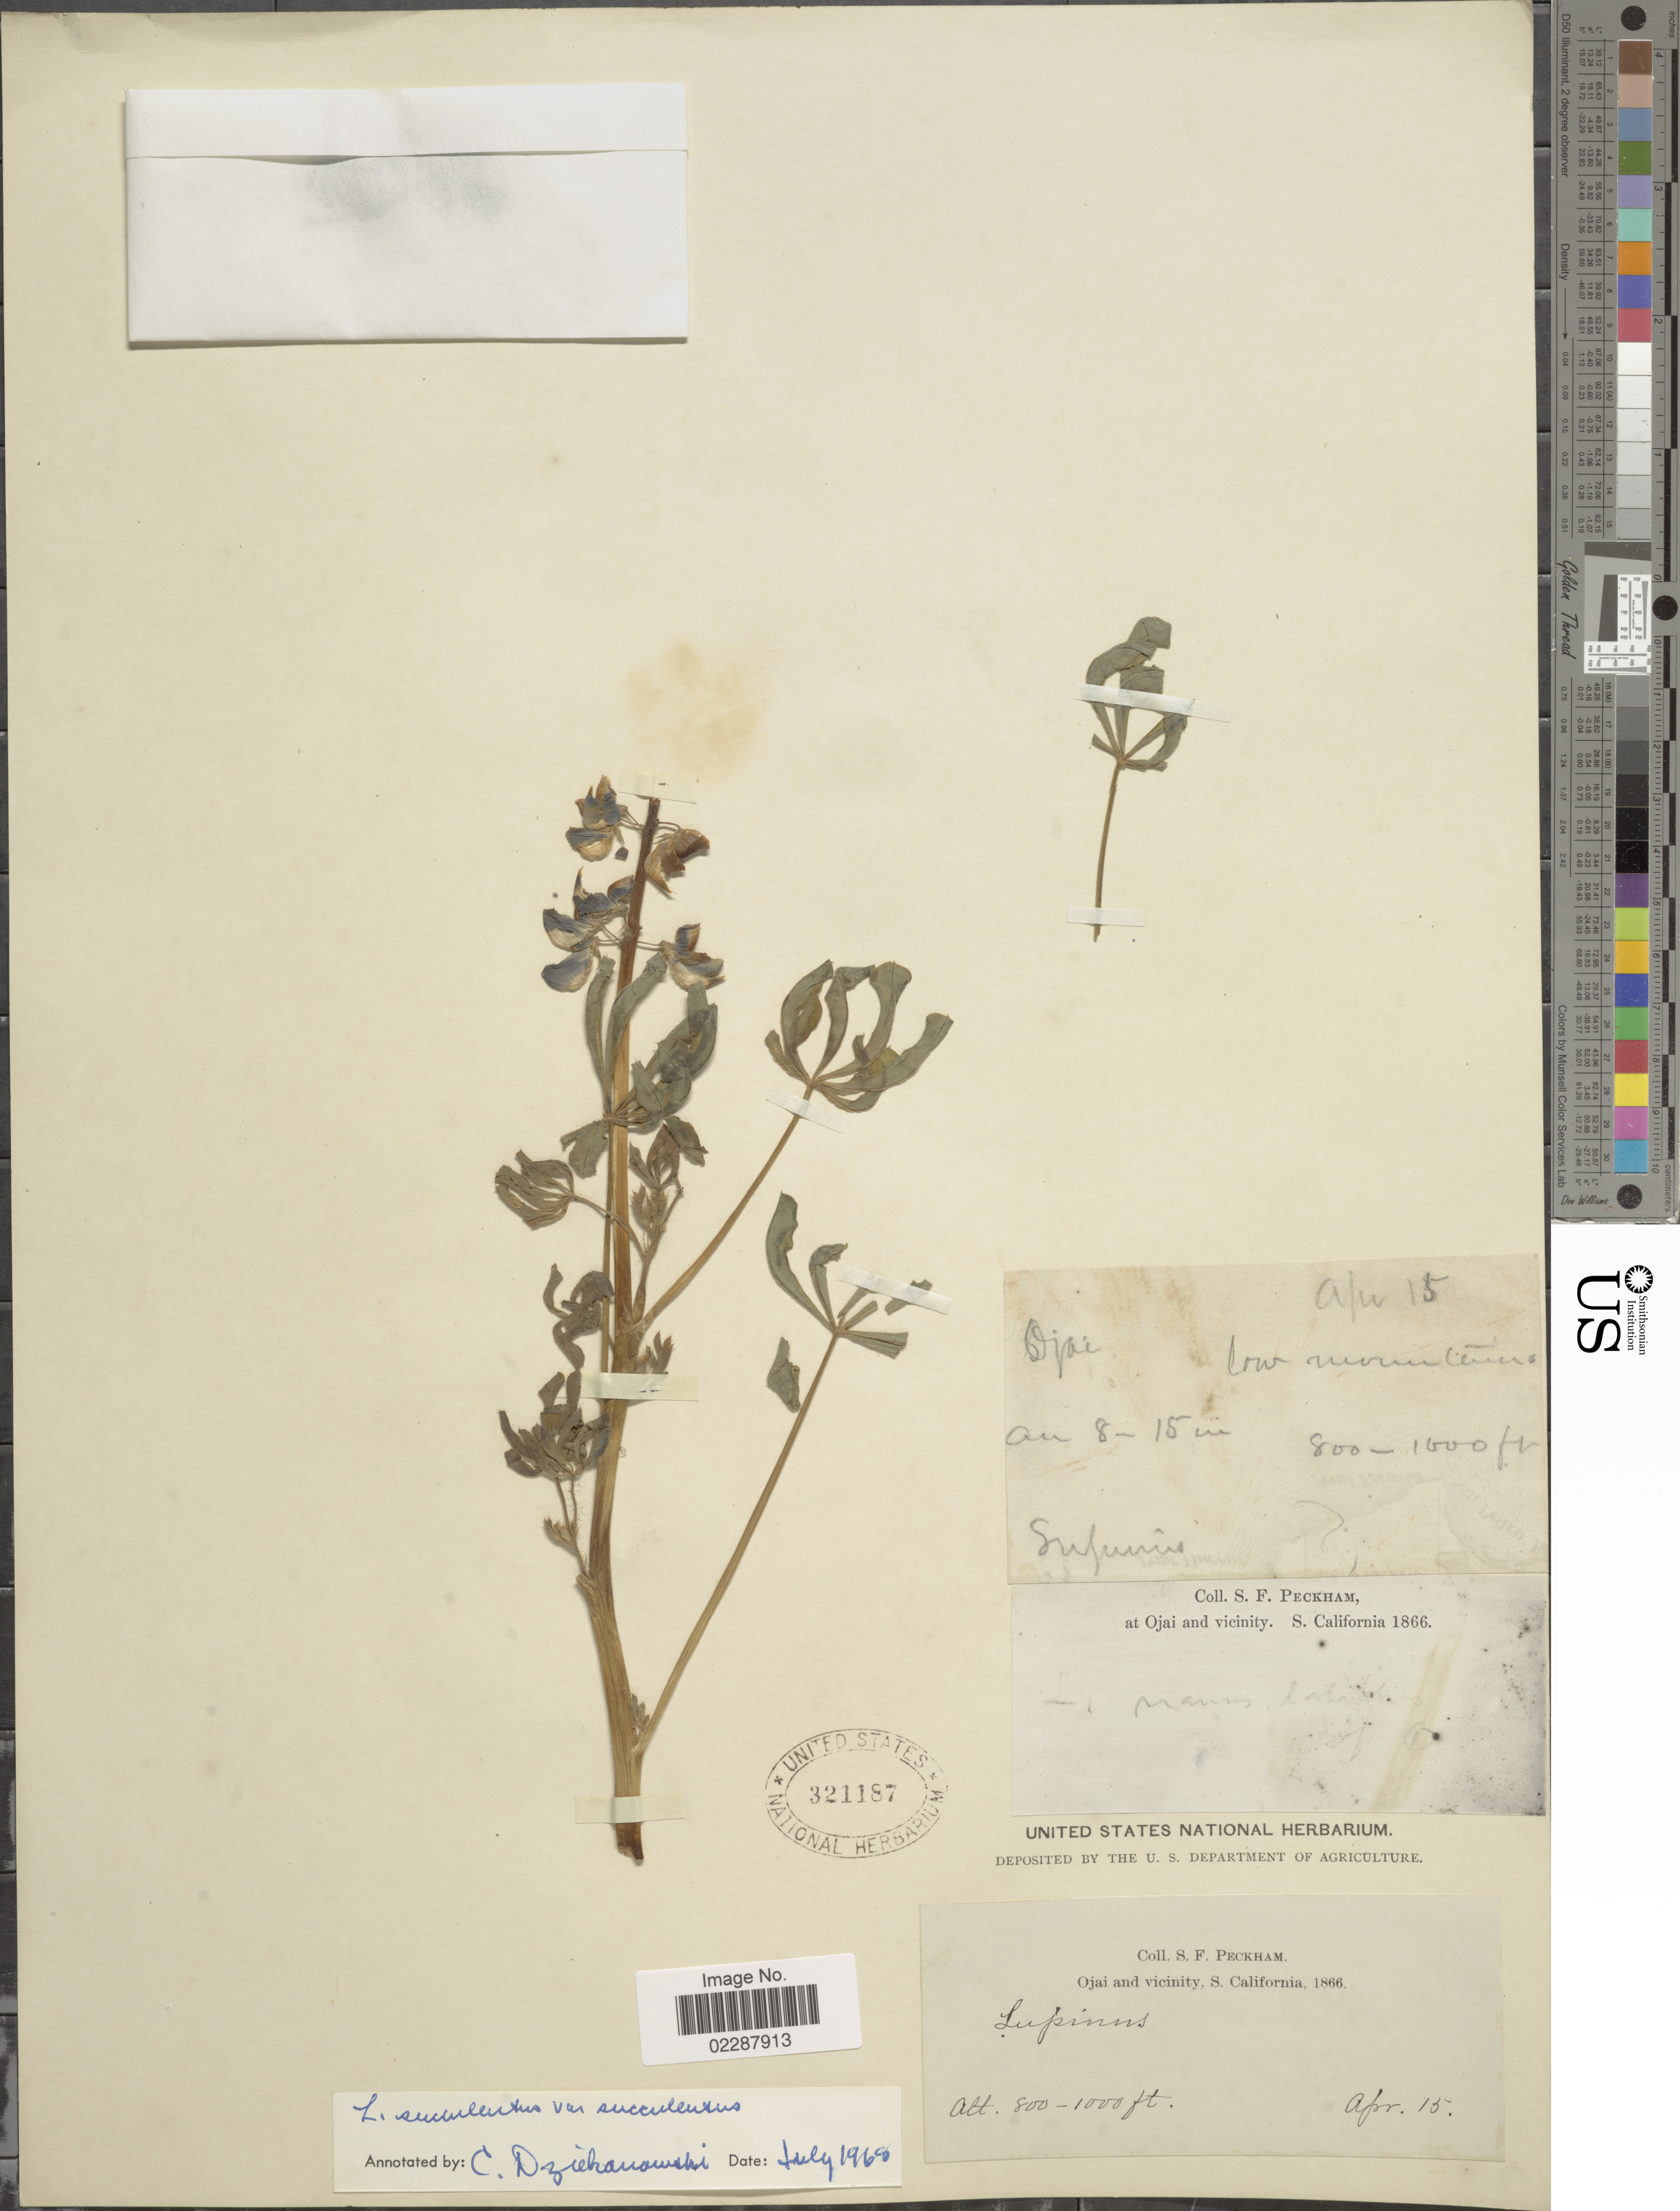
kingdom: Plantae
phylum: Tracheophyta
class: Magnoliopsida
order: Fabales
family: Fabaceae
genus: Lupinus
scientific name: Lupinus succulentus var. succulentus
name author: Douglas ex K. Koch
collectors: S. Peckham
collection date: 1866-04-15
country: United States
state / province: California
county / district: Ventura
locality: Ojai and vicinity, S. California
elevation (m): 244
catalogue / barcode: US 321187